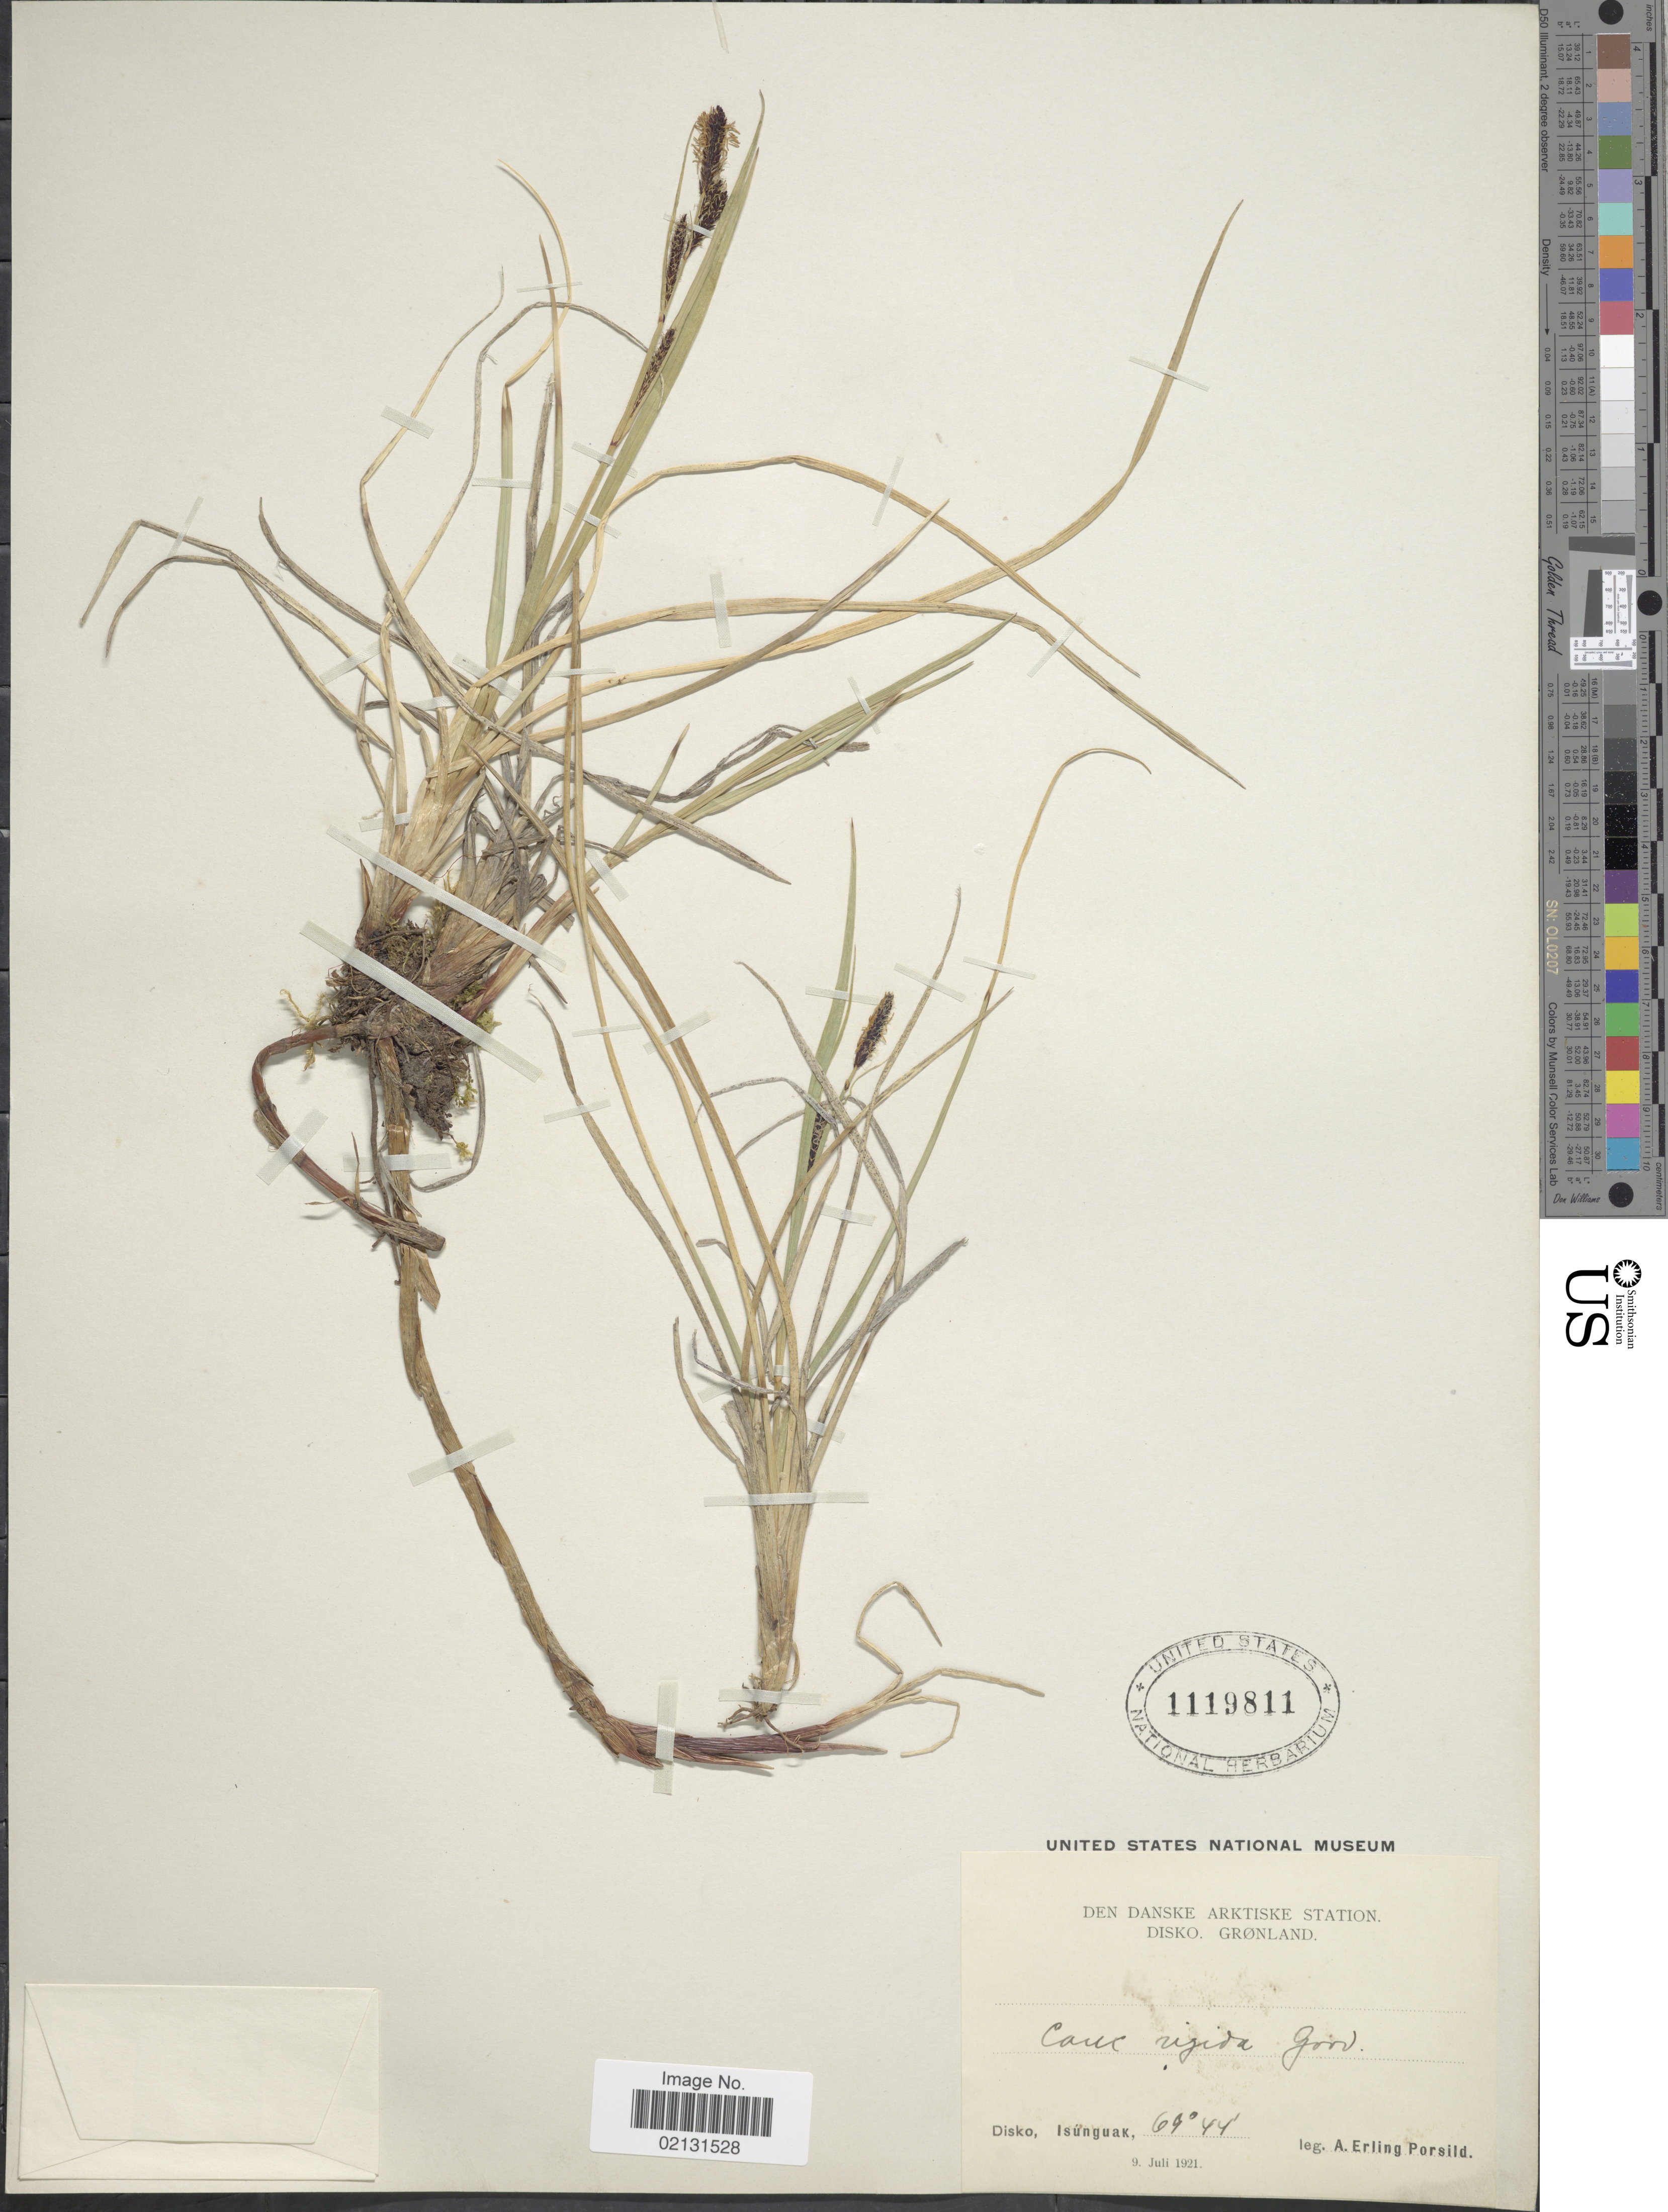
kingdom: Plantae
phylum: Tracheophyta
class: Liliopsida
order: Poales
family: Cyperaceae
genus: Carex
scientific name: Carex bigelowii subsp. bigelowii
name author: Torr. ex Schwein.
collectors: A. E. Porsild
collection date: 1921-07-09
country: Greenland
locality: Den Danske Arktiske Station, Disko. Grønland, Disko, Isunguak.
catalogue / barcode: US 1119811